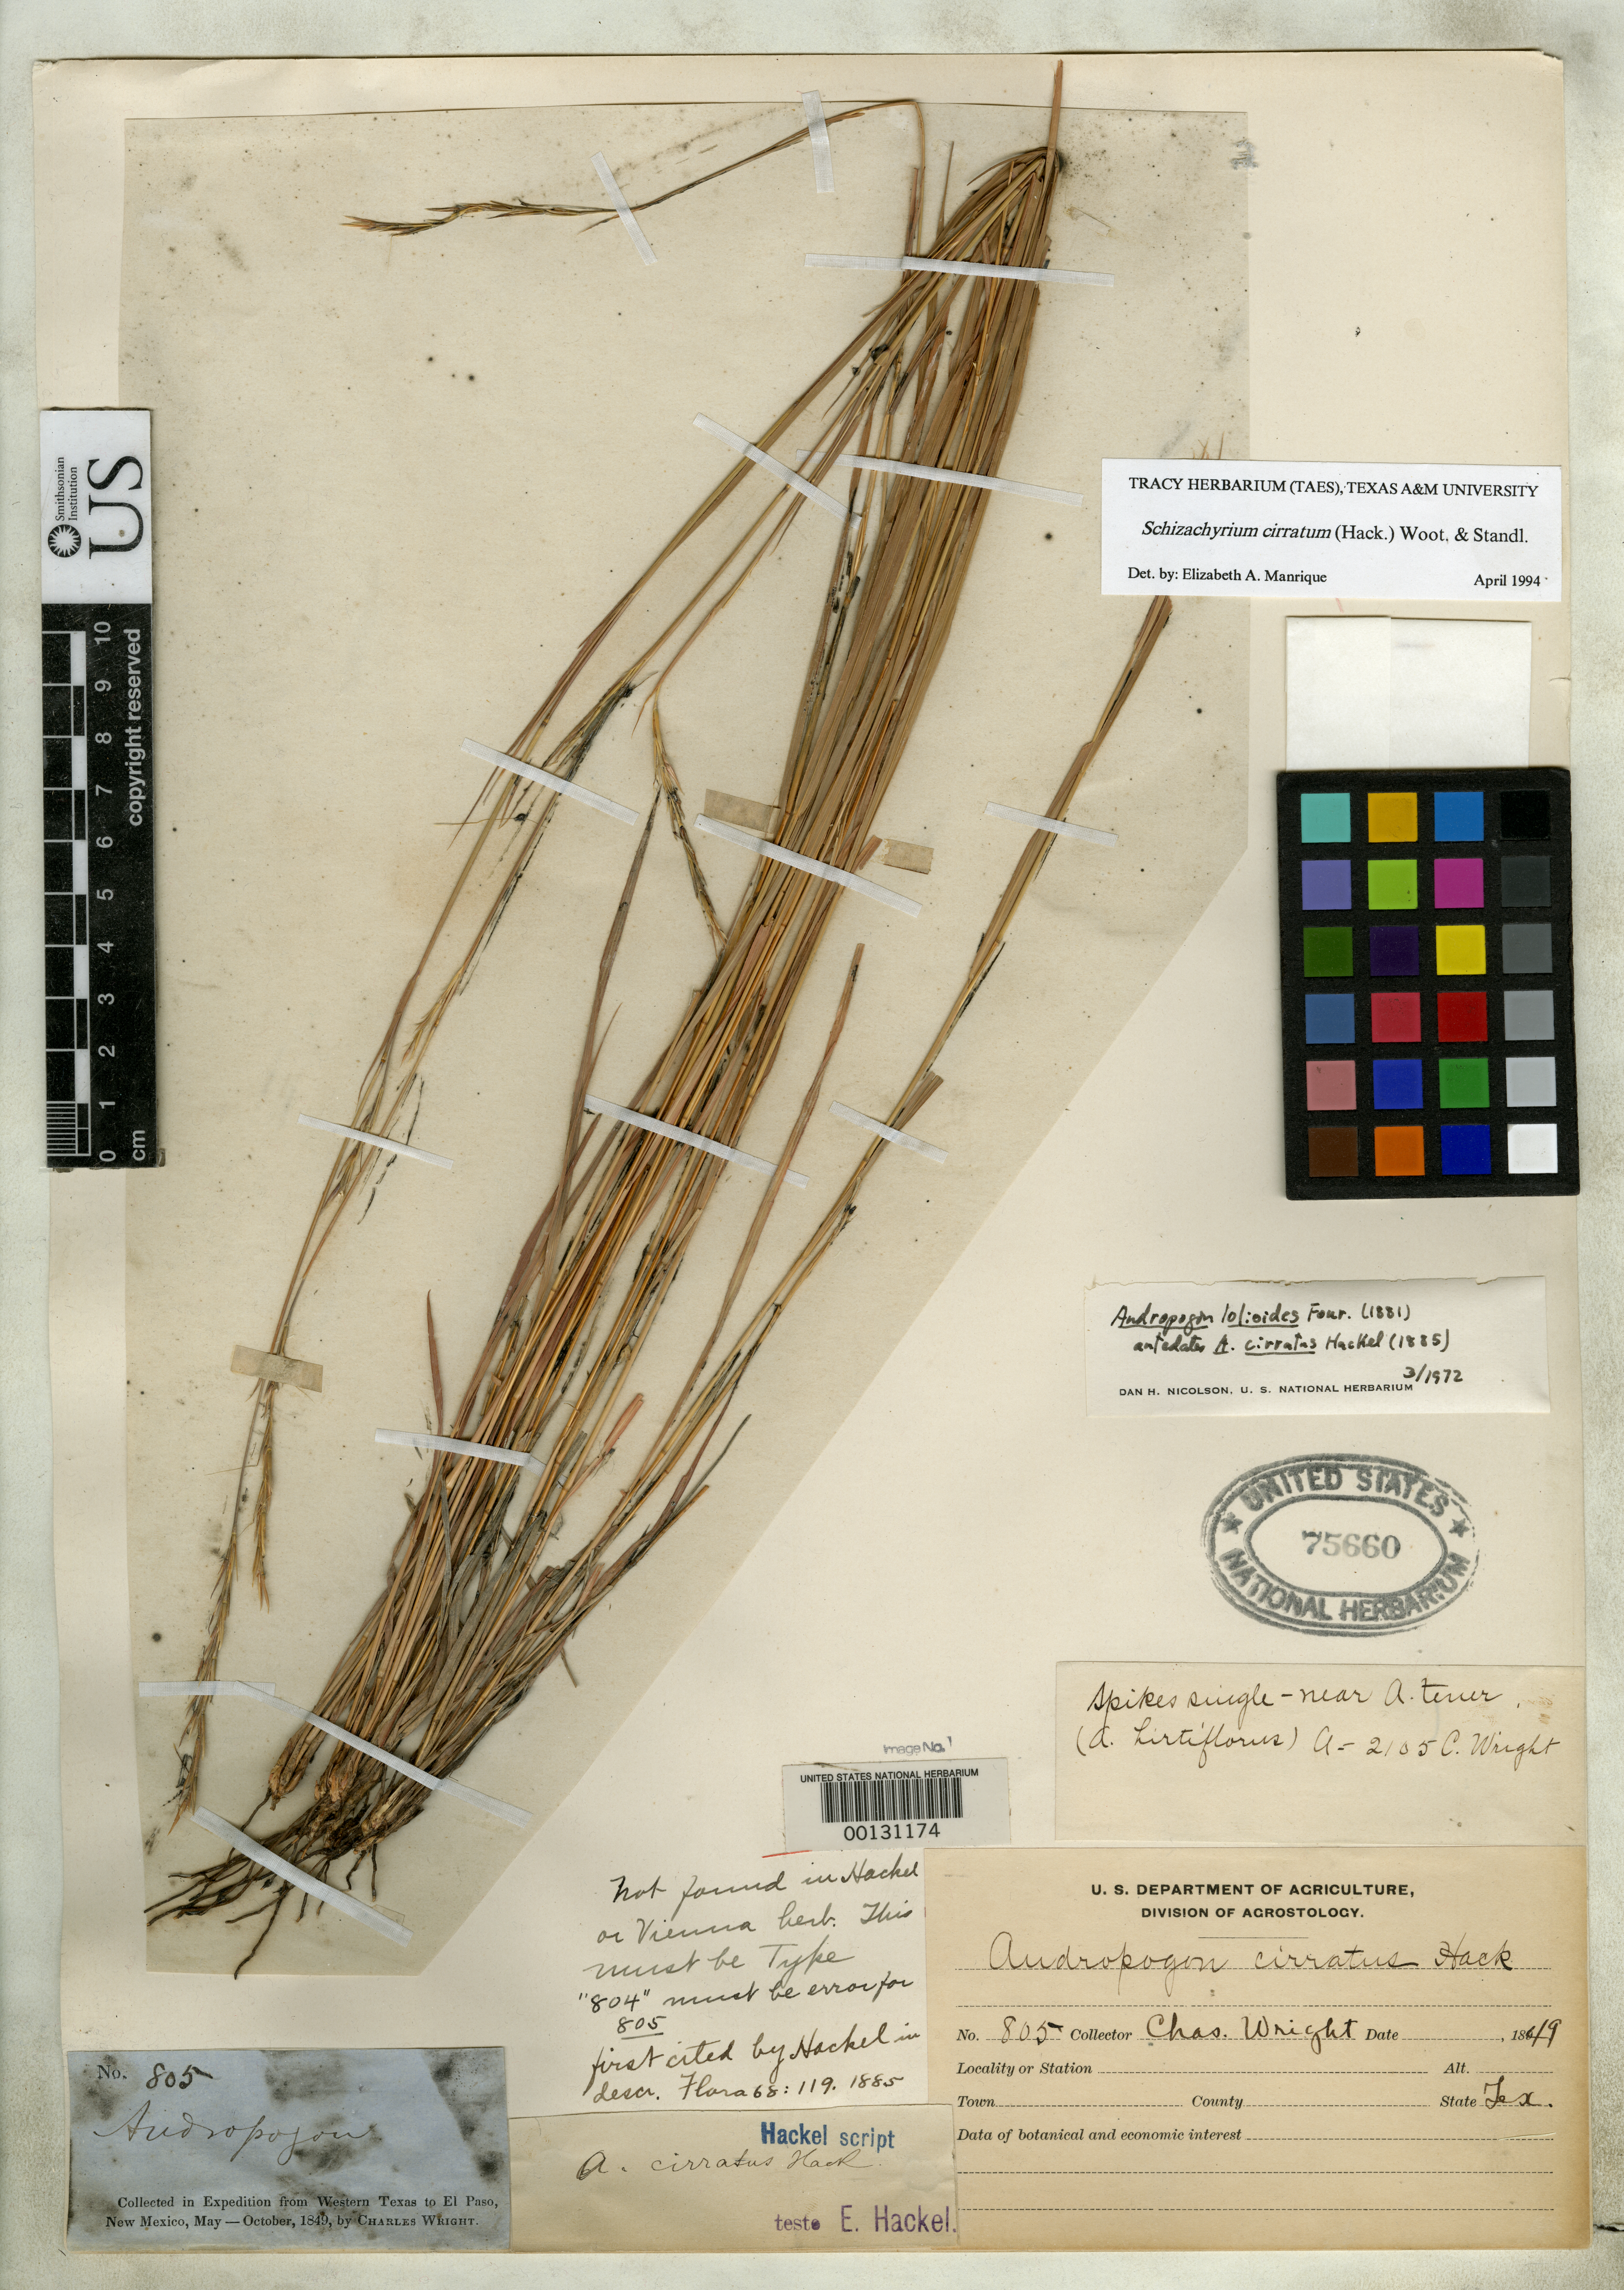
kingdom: Plantae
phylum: Tracheophyta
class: Liliopsida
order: Poales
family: Poaceae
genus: Andropogon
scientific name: Andropogon cirratus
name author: Hack.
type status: Syntype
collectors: C. Wright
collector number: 805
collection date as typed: Oct 1849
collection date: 1849-10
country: United States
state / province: Texas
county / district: El Paso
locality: El Paso.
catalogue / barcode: US 75660